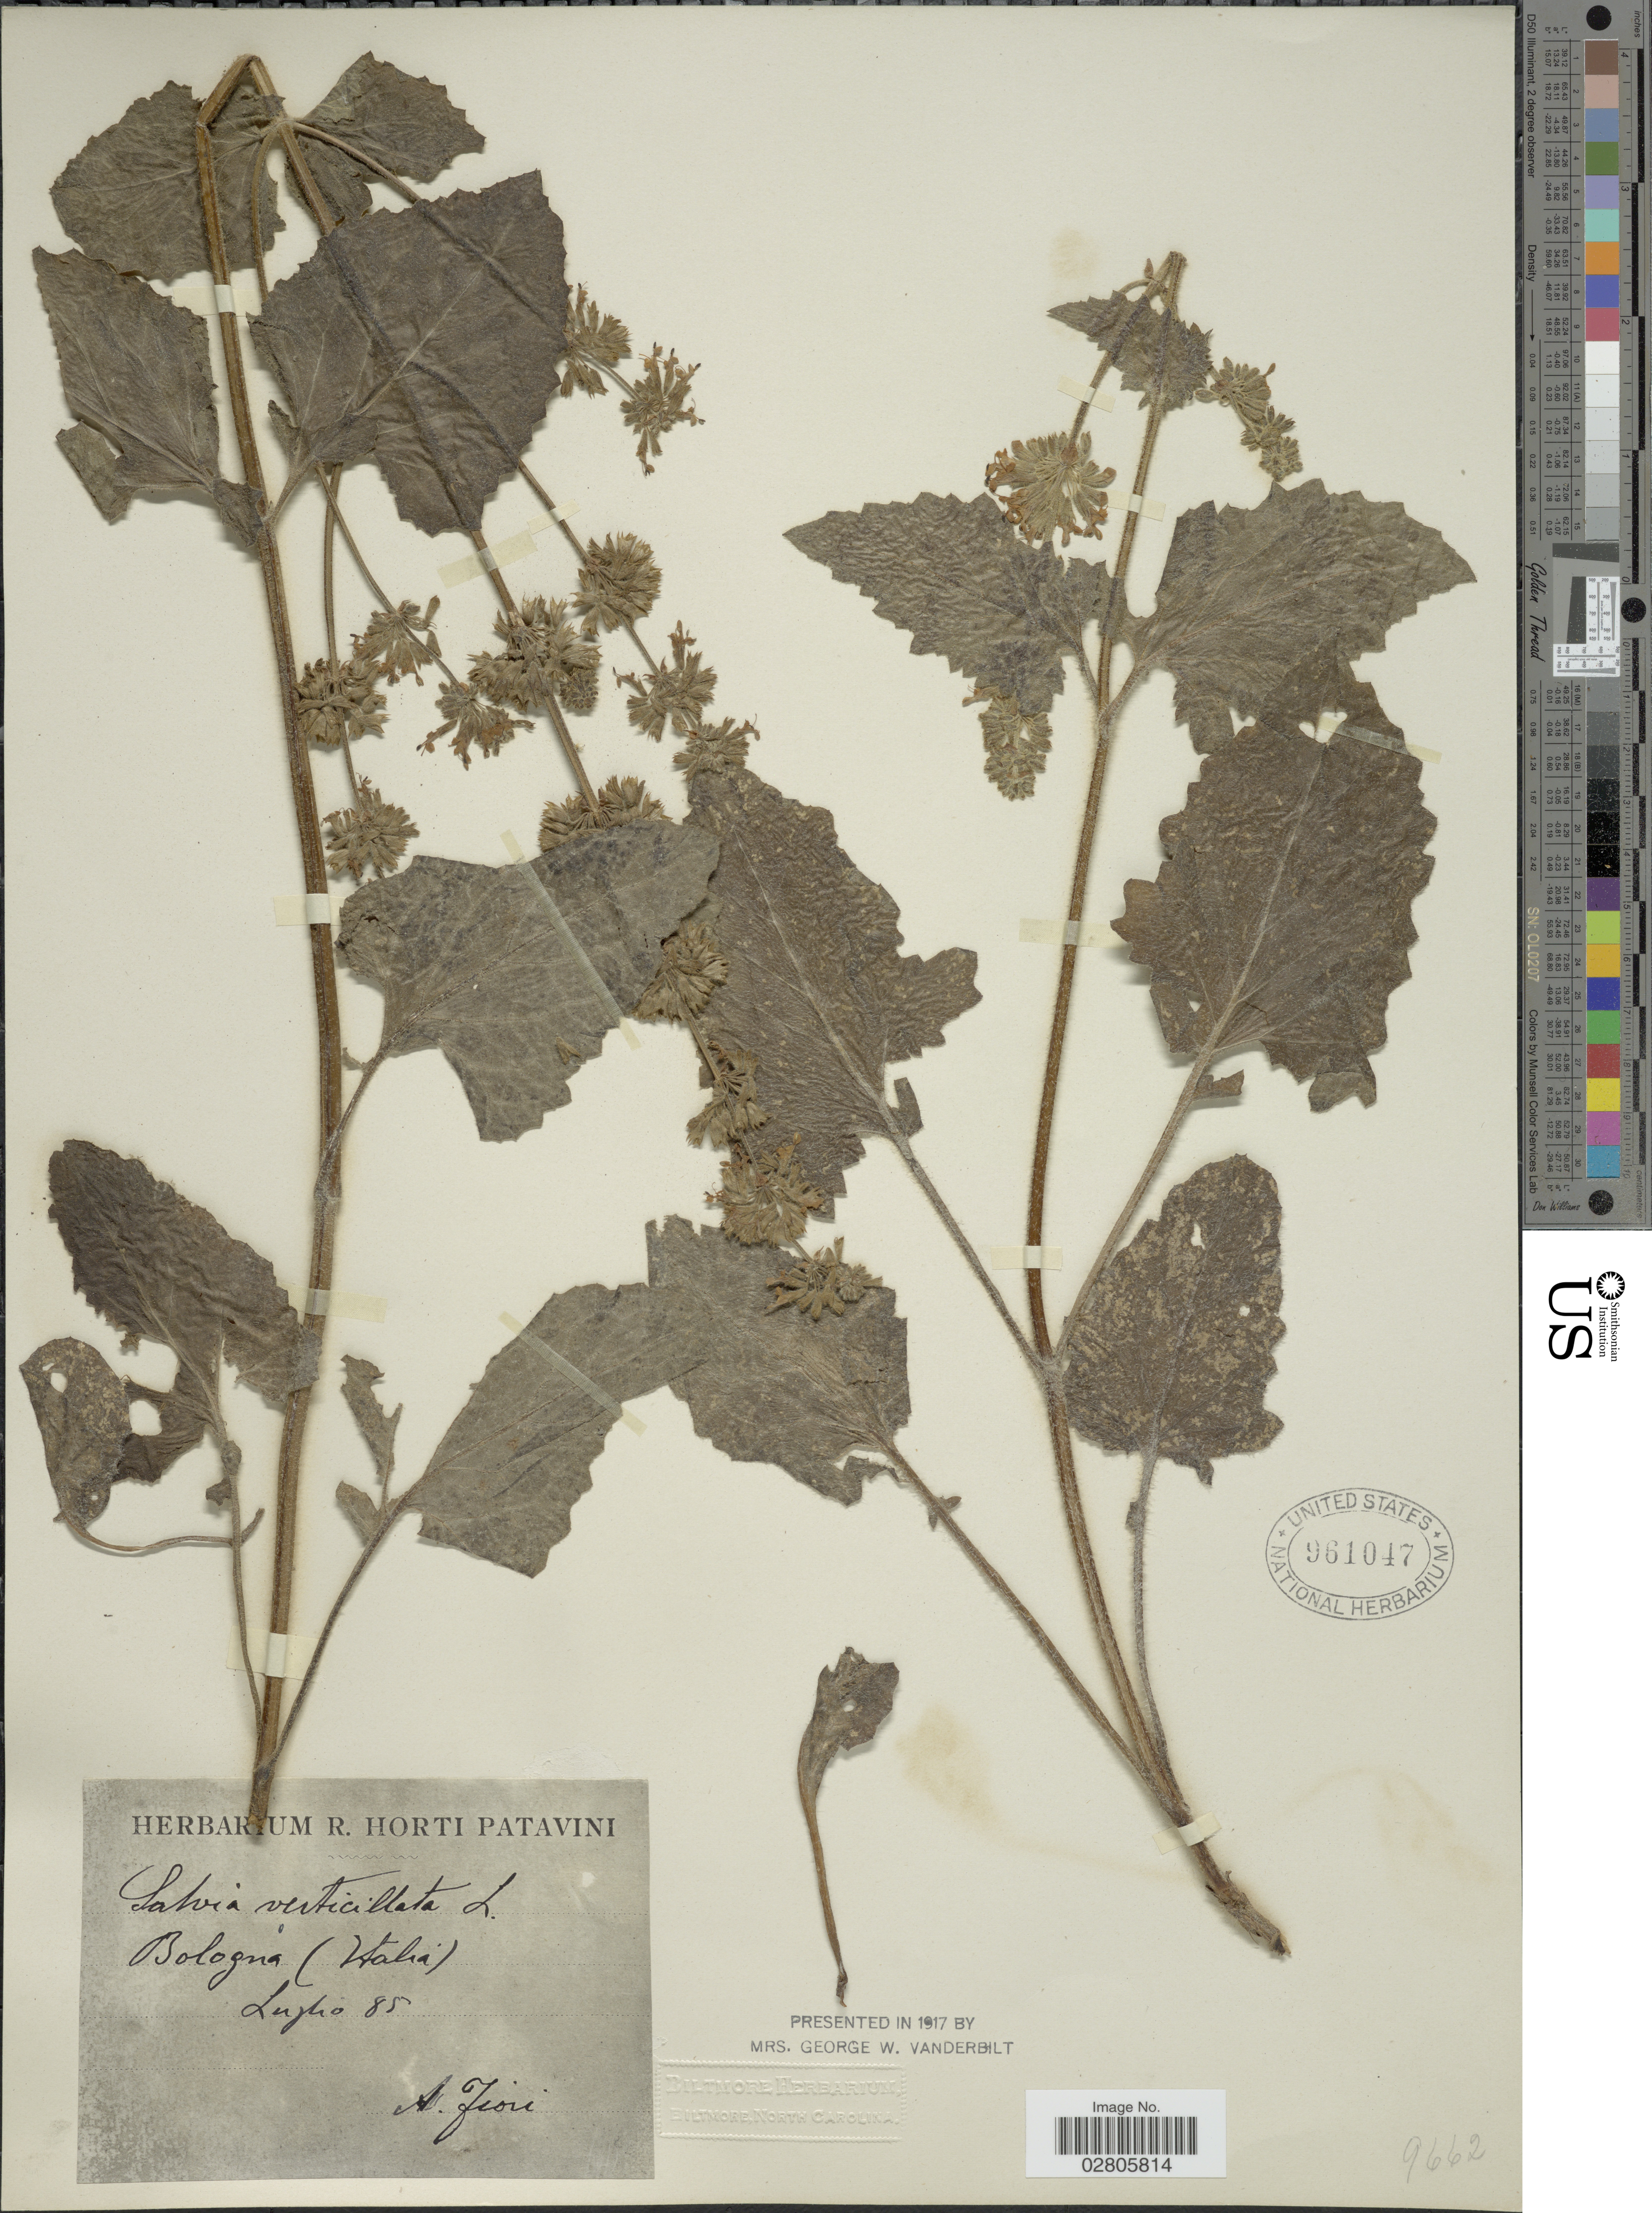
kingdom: Plantae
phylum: Tracheophyta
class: Magnoliopsida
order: Lamiales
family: Lamiaceae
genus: Salvia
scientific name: Salvia verticillata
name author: L.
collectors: A. Fiori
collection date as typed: Transcribed d/m/y: /7/85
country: Italy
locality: Bologna.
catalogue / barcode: US 961047